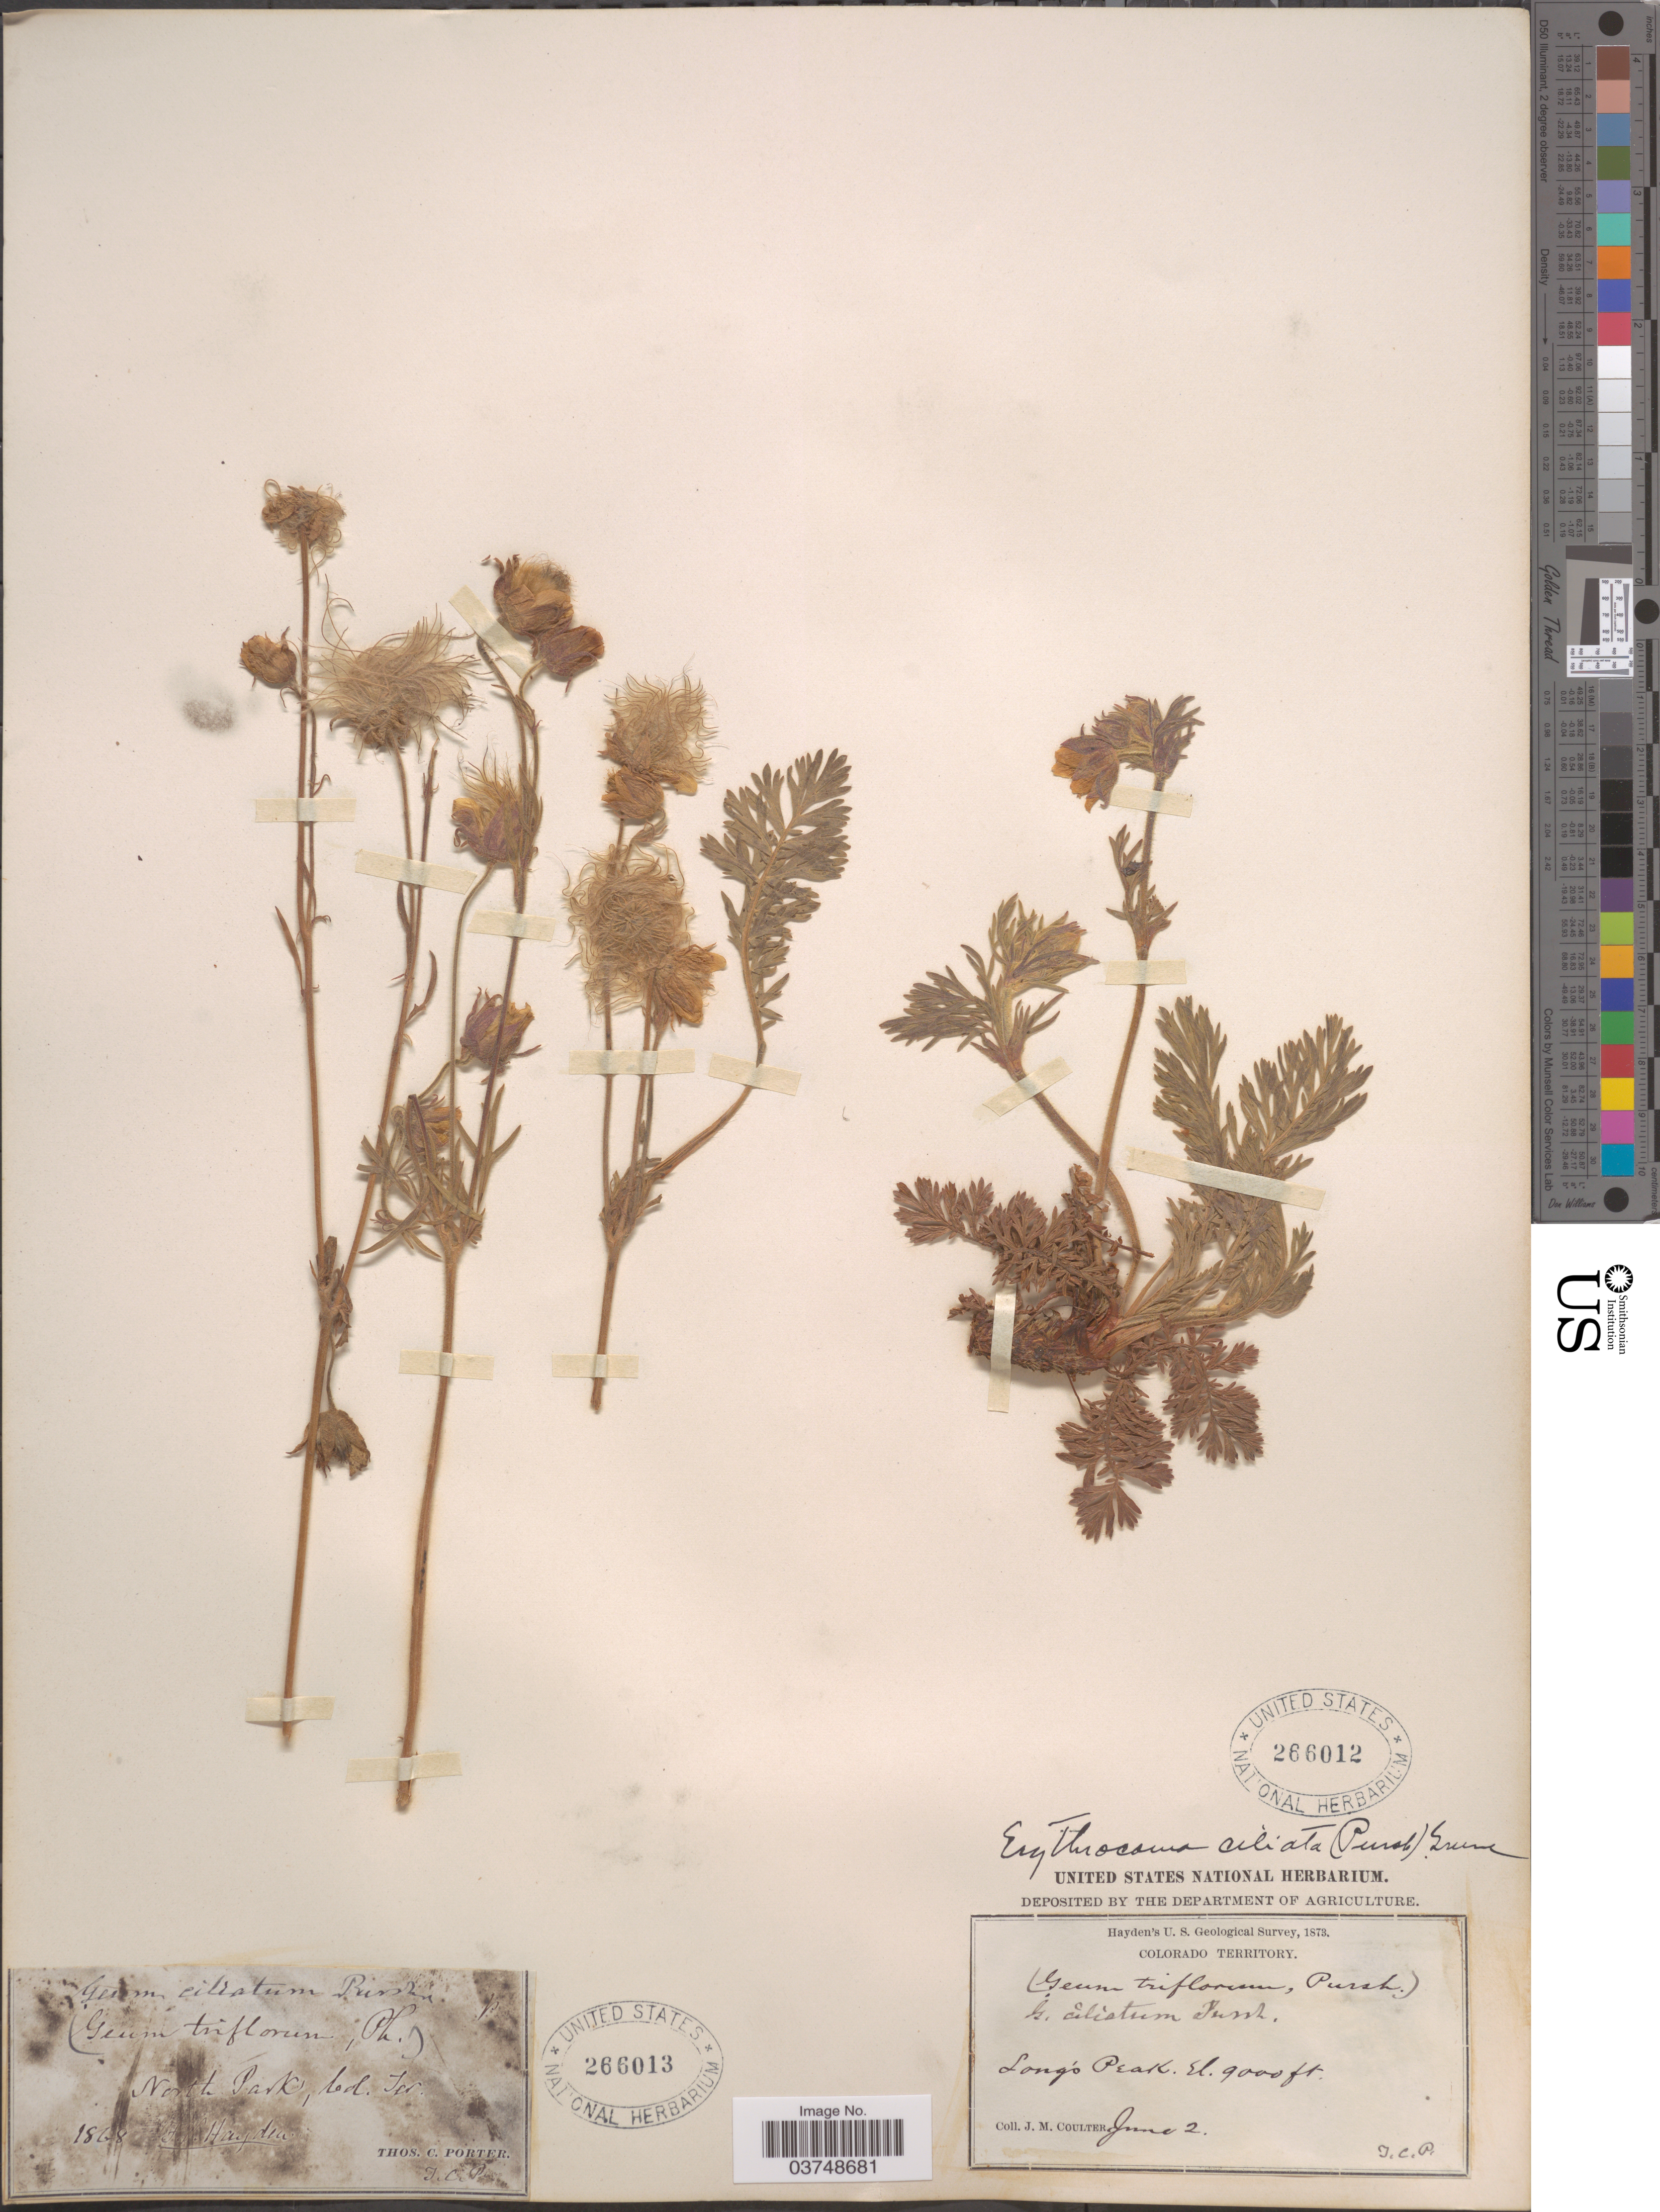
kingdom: Plantae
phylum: Tracheophyta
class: Magnoliopsida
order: Rosales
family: Rosaceae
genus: Geum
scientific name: Geum triflorum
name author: Pursh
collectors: J. M. Coulter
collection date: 1873-06-02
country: United States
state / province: Colorado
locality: Long's Peak.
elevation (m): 2743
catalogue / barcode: US 266012